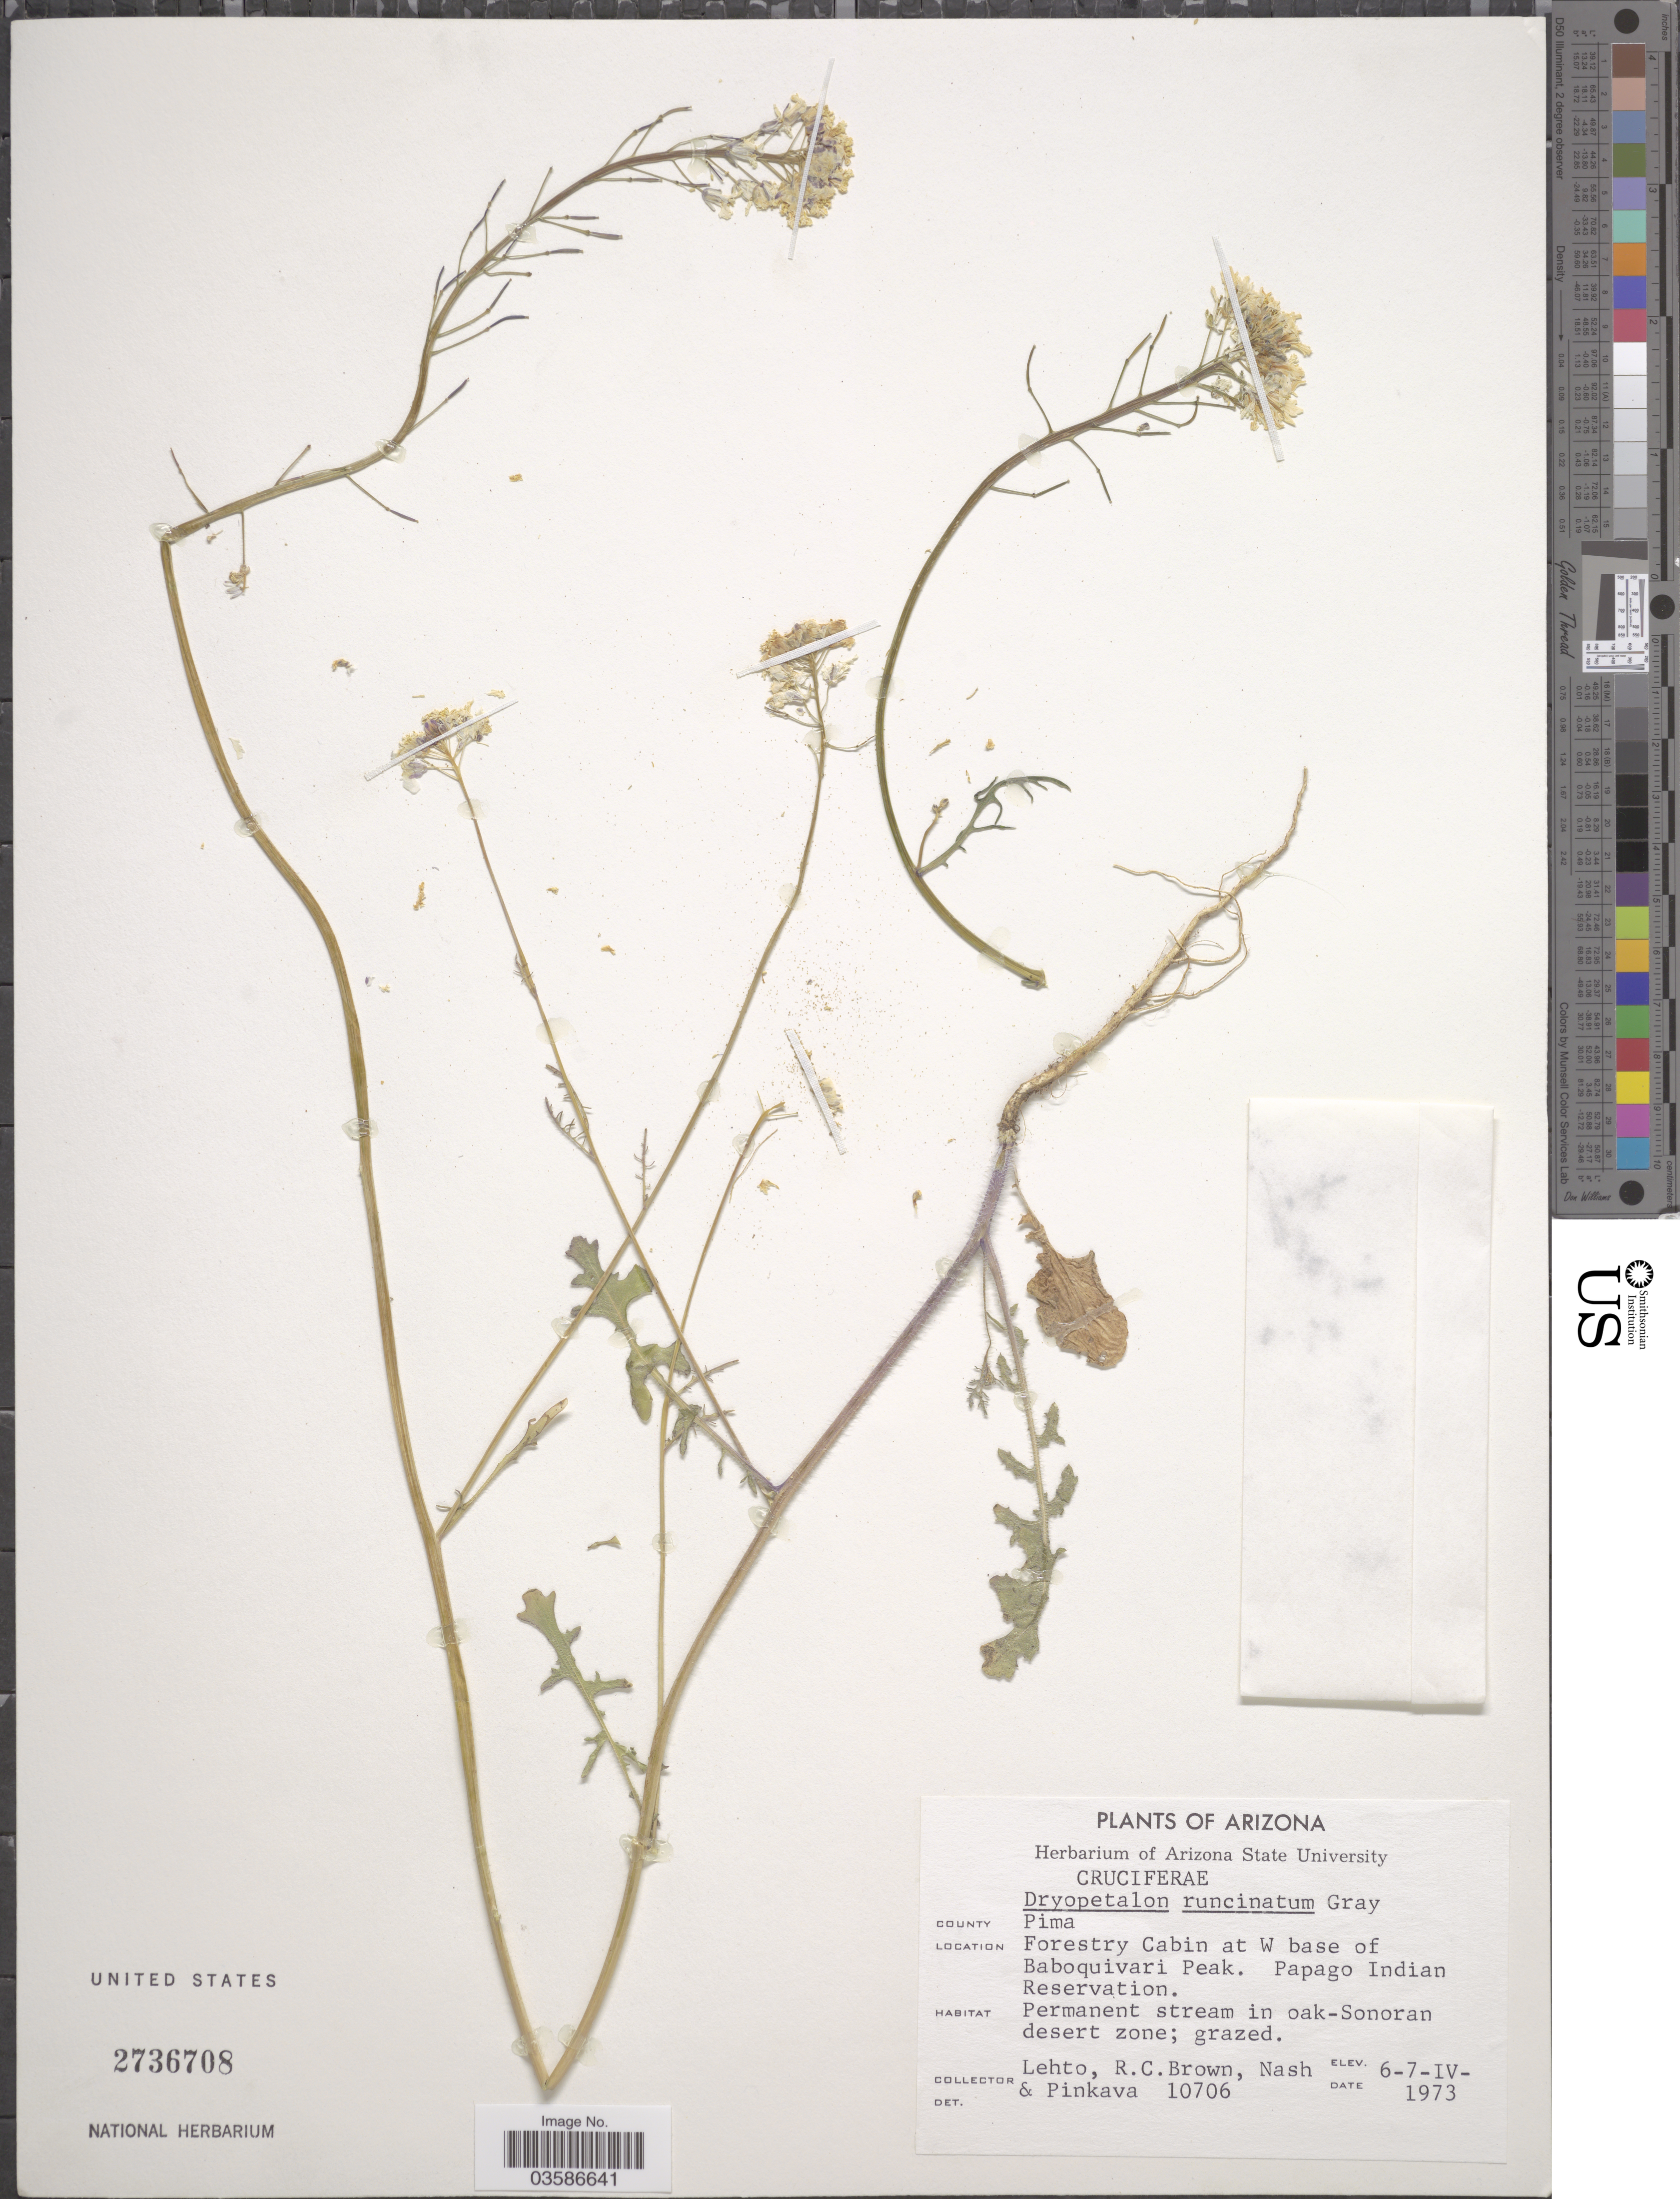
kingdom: Plantae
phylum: Tracheophyta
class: Magnoliopsida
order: Brassicales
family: Brassicaceae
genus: Dryopetalon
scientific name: Dryopetalon runcinatum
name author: A. Gray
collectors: -. Lehto, R. C. Brown, -- Nash & -. Pinkava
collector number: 10706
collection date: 1973-04-06/1973-04-07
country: United States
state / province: Arizona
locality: County Pima. Forestry Cabin at W base of Baboquivari Peak. Papago Indian Reservation.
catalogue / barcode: US 2736708